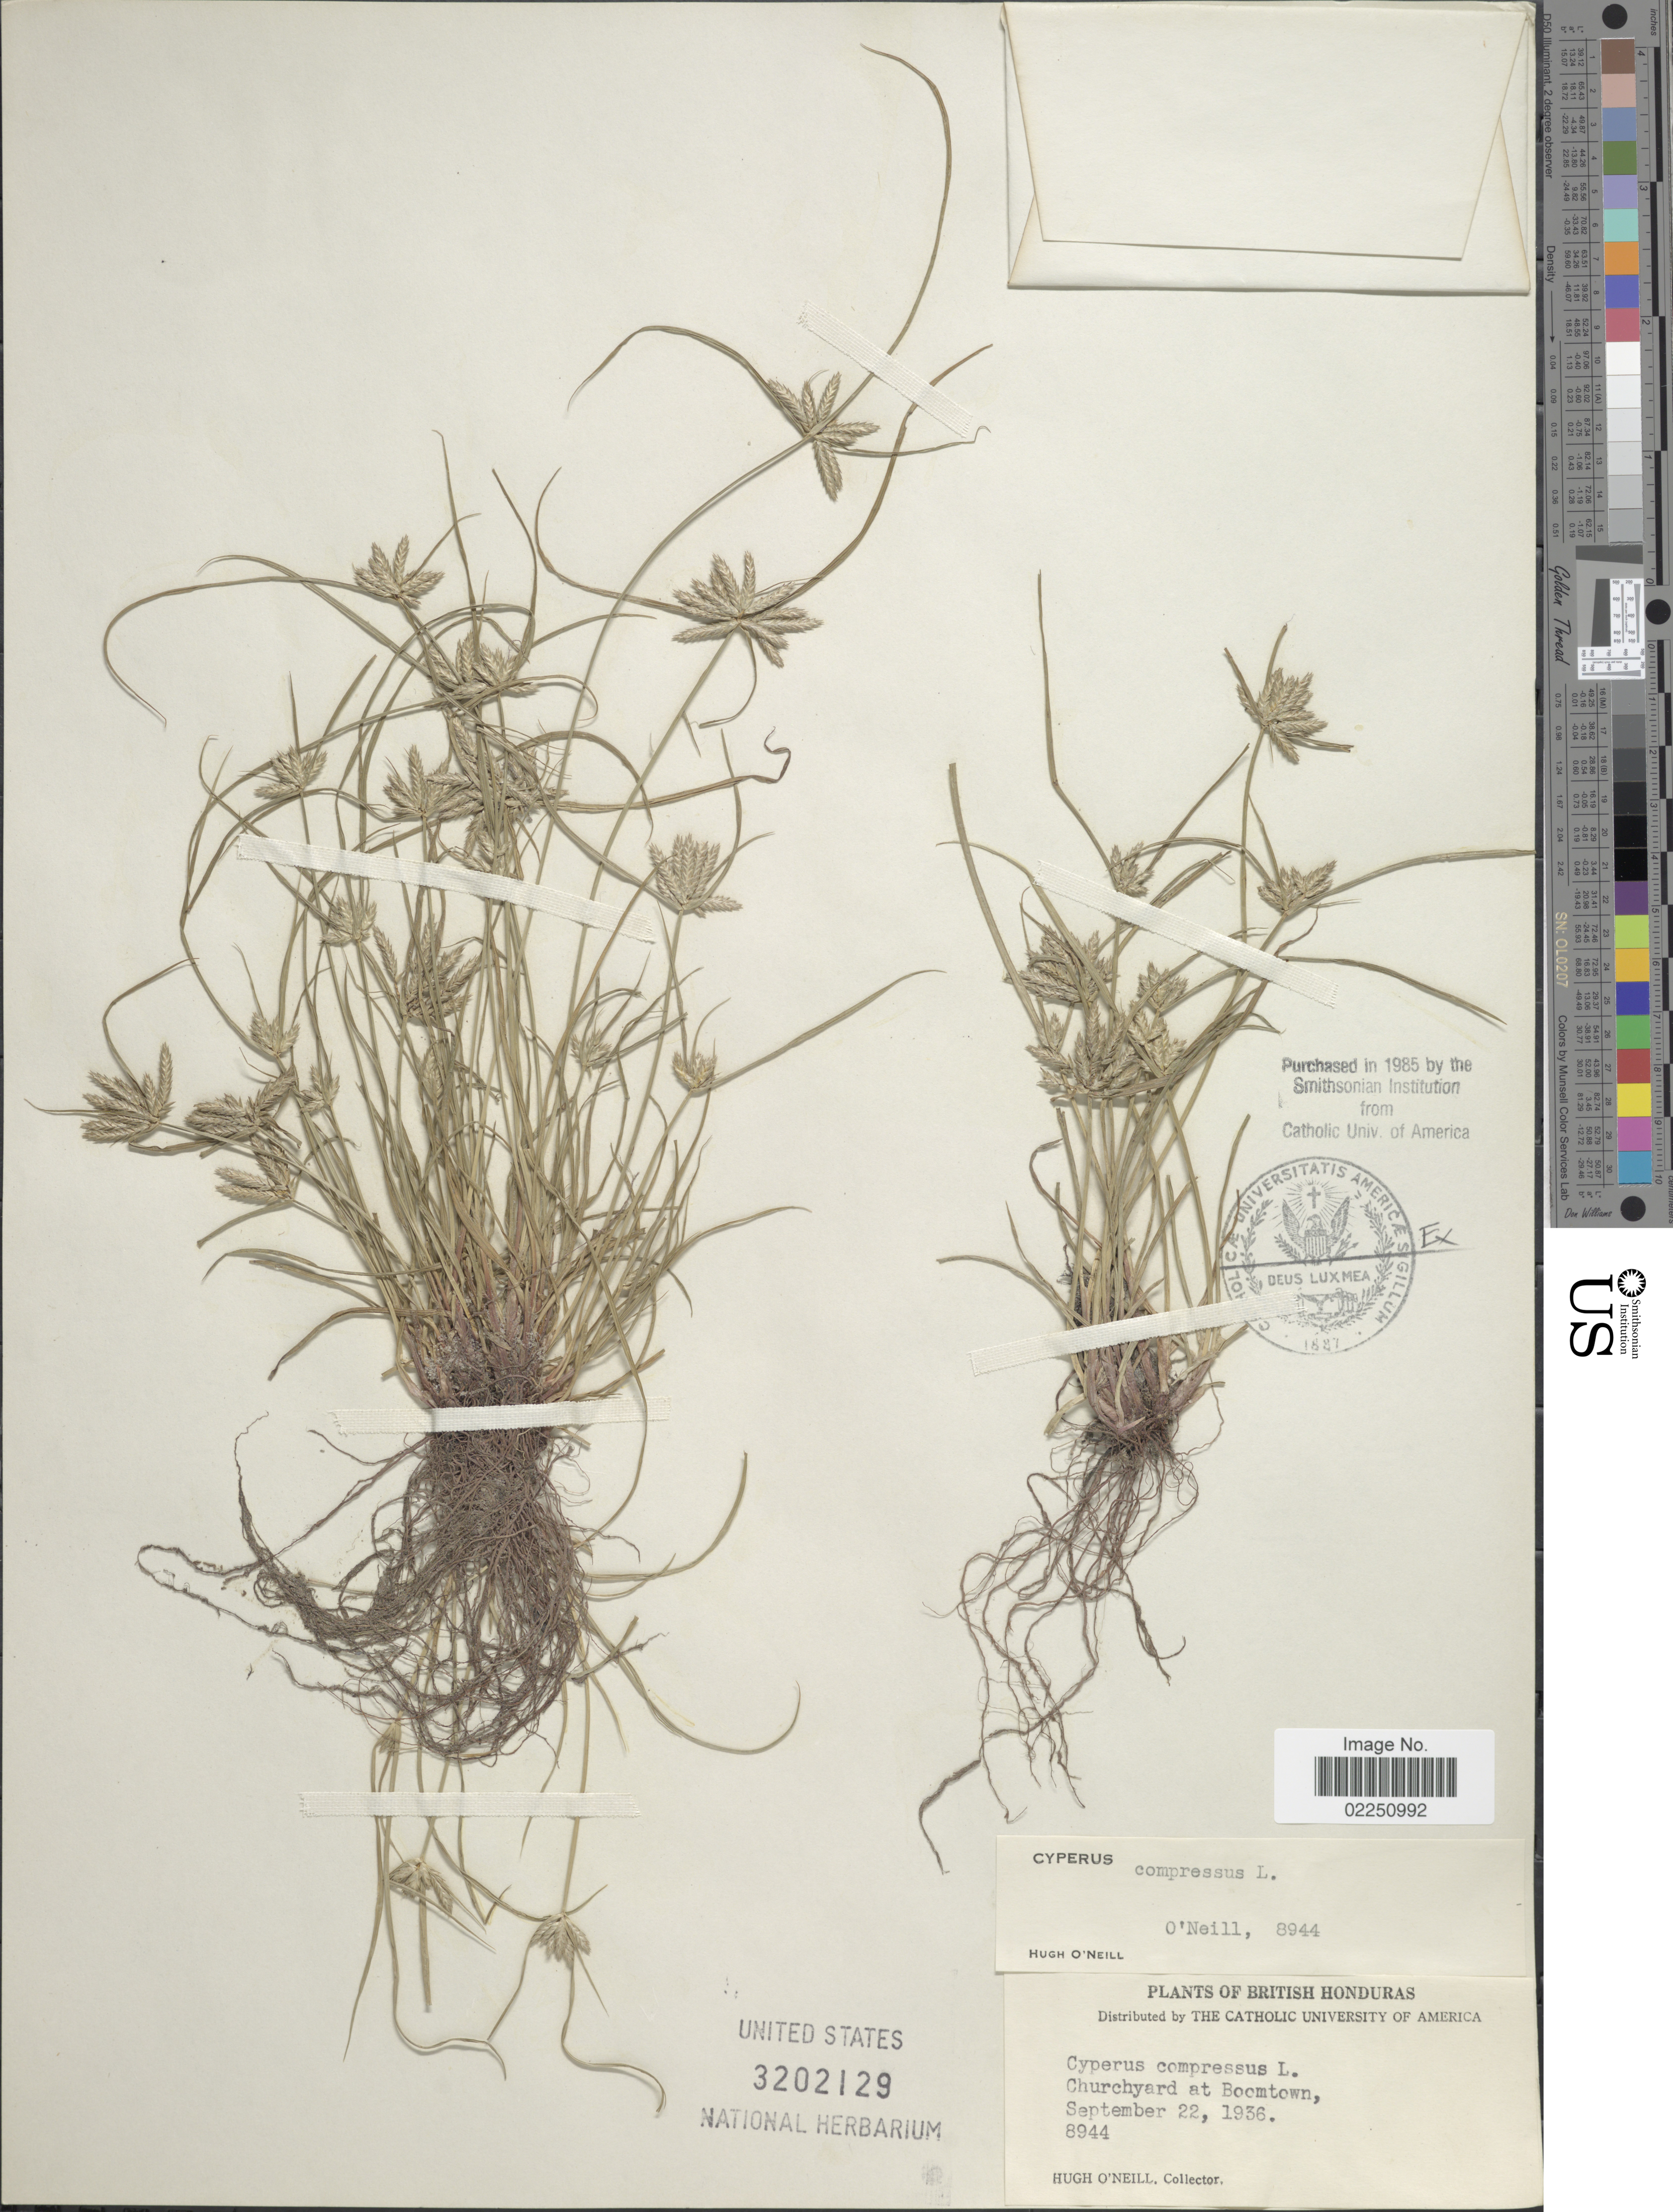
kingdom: Plantae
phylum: Tracheophyta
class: Liliopsida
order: Poales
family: Cyperaceae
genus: Cyperus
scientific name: Cyperus compressus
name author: L.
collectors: H. O'Neill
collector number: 8944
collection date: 1936-09-22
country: Belize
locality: British Honduras. Churchyard at Boomtown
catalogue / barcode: US 3202129